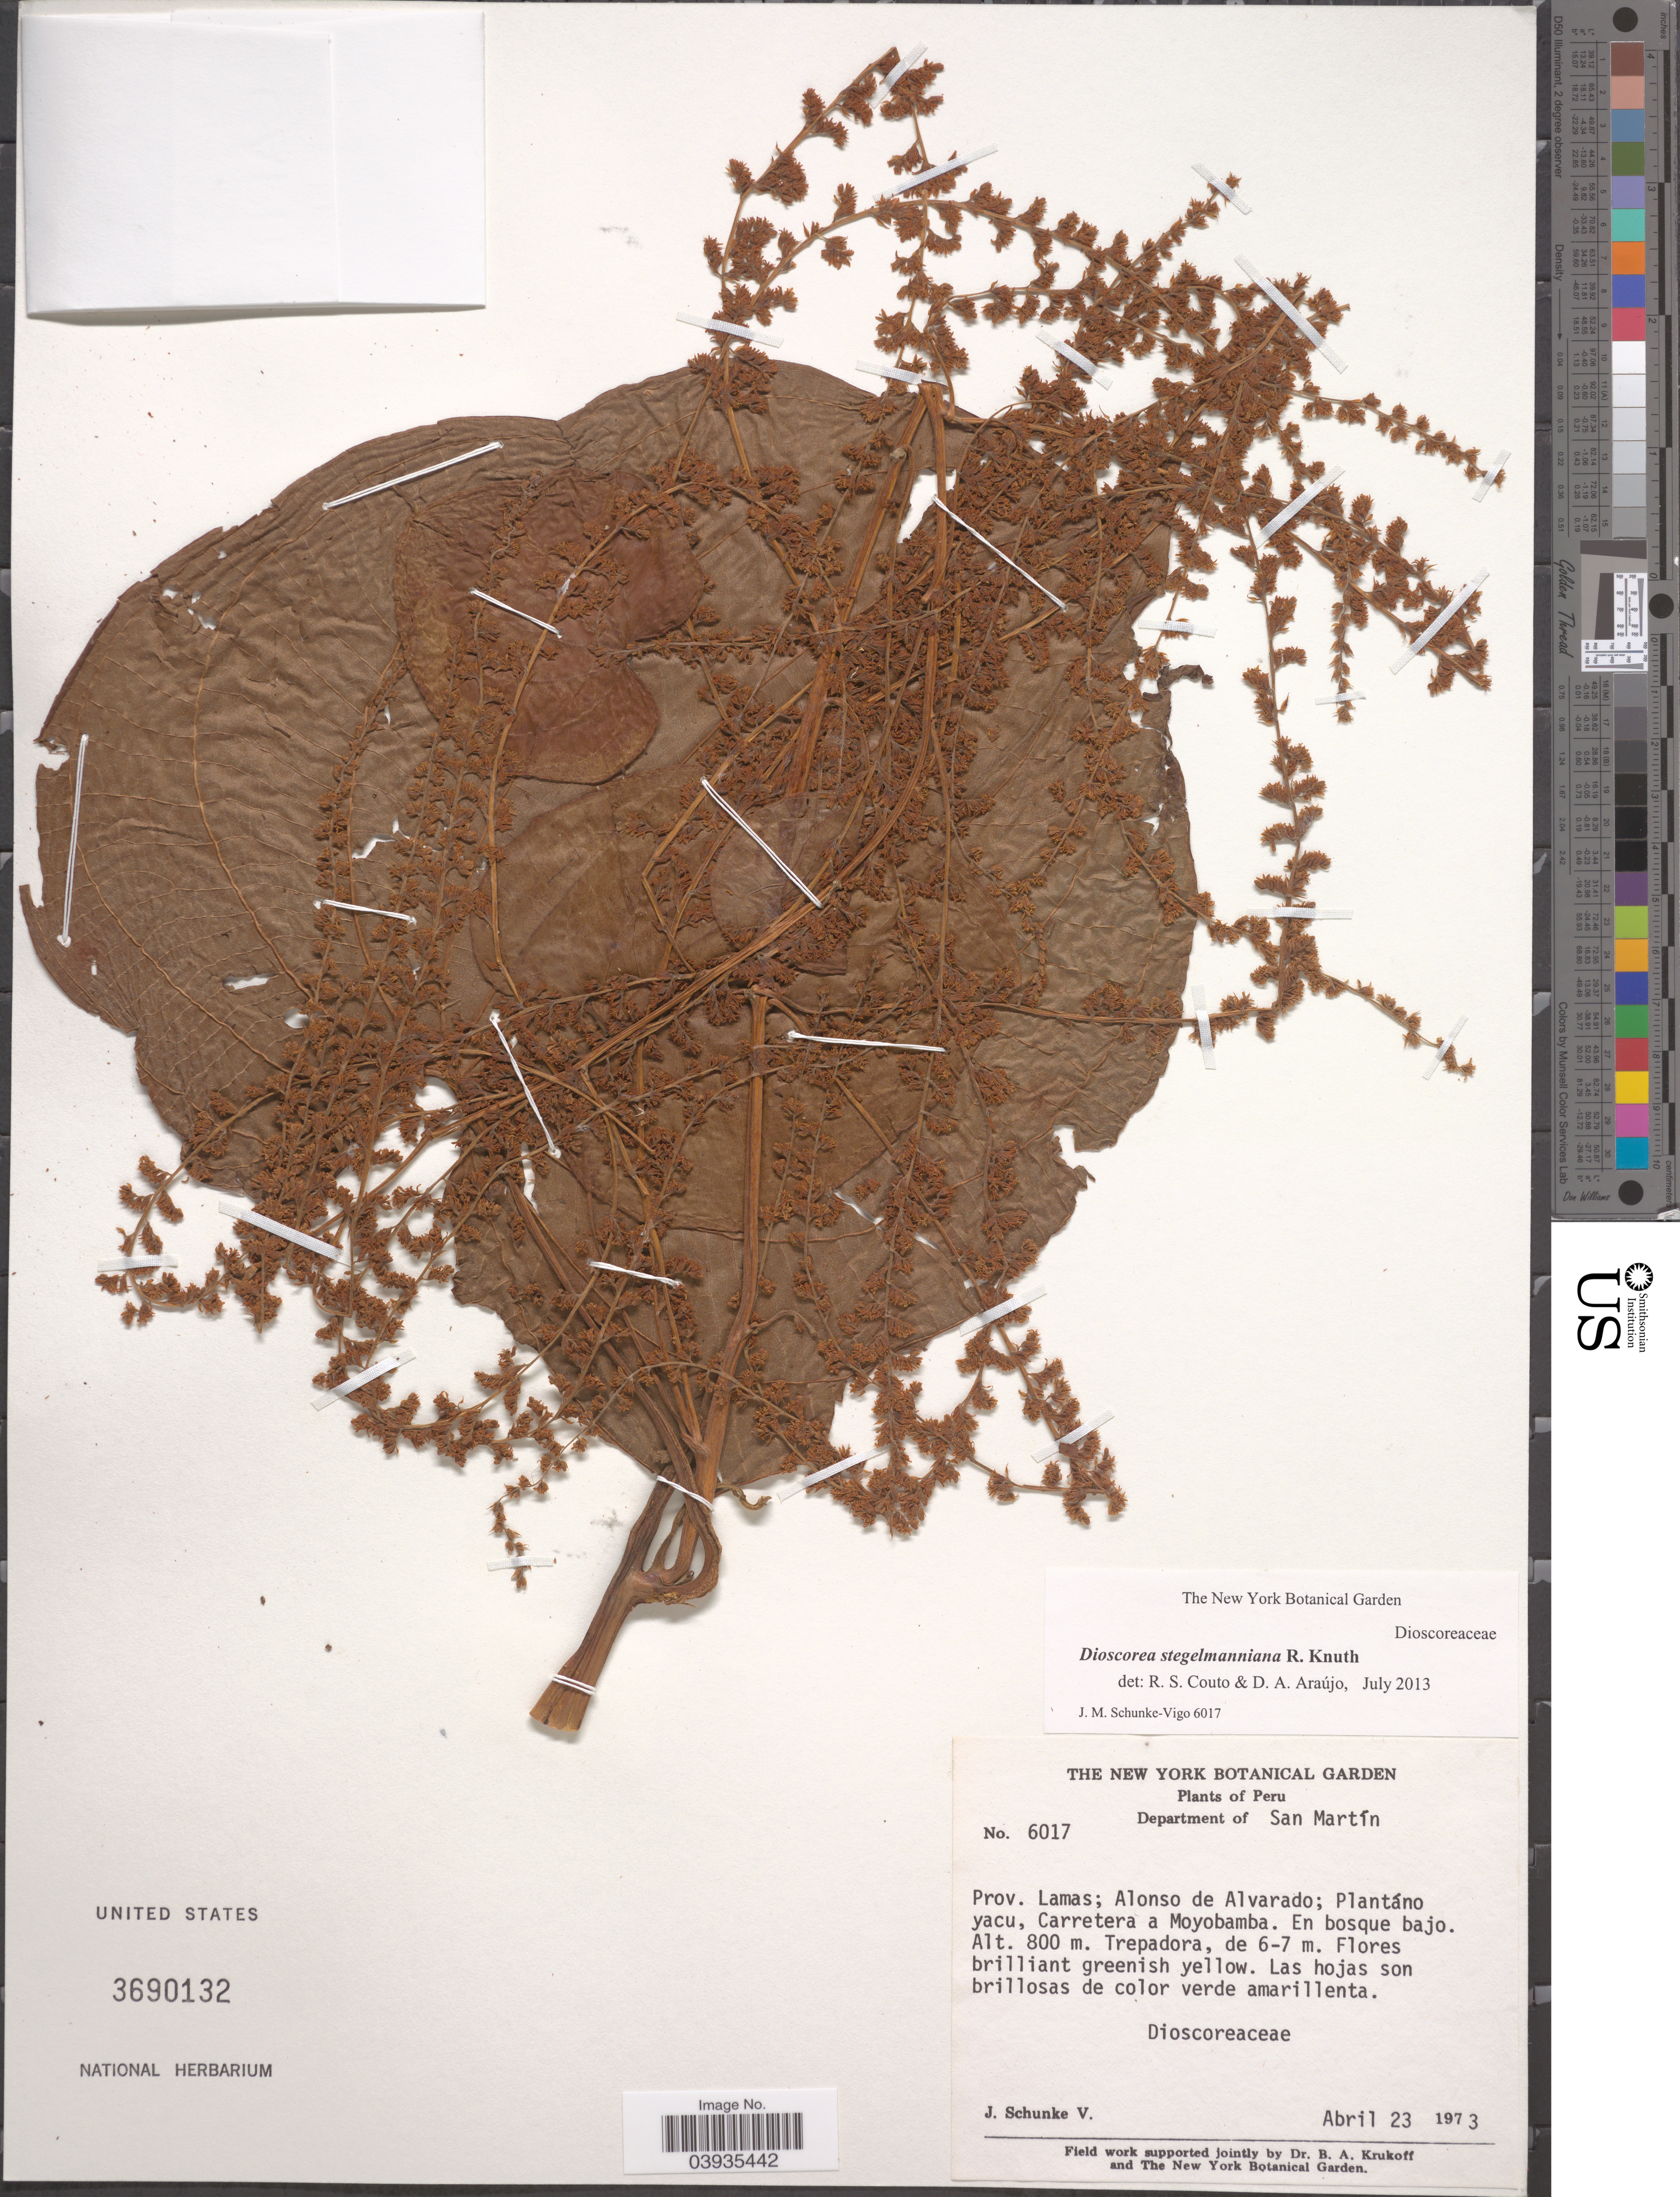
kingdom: Plantae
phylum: Tracheophyta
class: Liliopsida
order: Dioscoreales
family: Dioscoreaceae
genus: Dioscorea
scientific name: Dioscorea stegelmanniana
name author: R. Knuth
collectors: J. Schunke Vigo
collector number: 6017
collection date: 1973-04-23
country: Peru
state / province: San Martín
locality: Department of San Martín. Prov. Lamas; Alonso de Alvarado; Plantáno yacu, Carretera a Moyobamba.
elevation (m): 800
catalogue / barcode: US 3690132